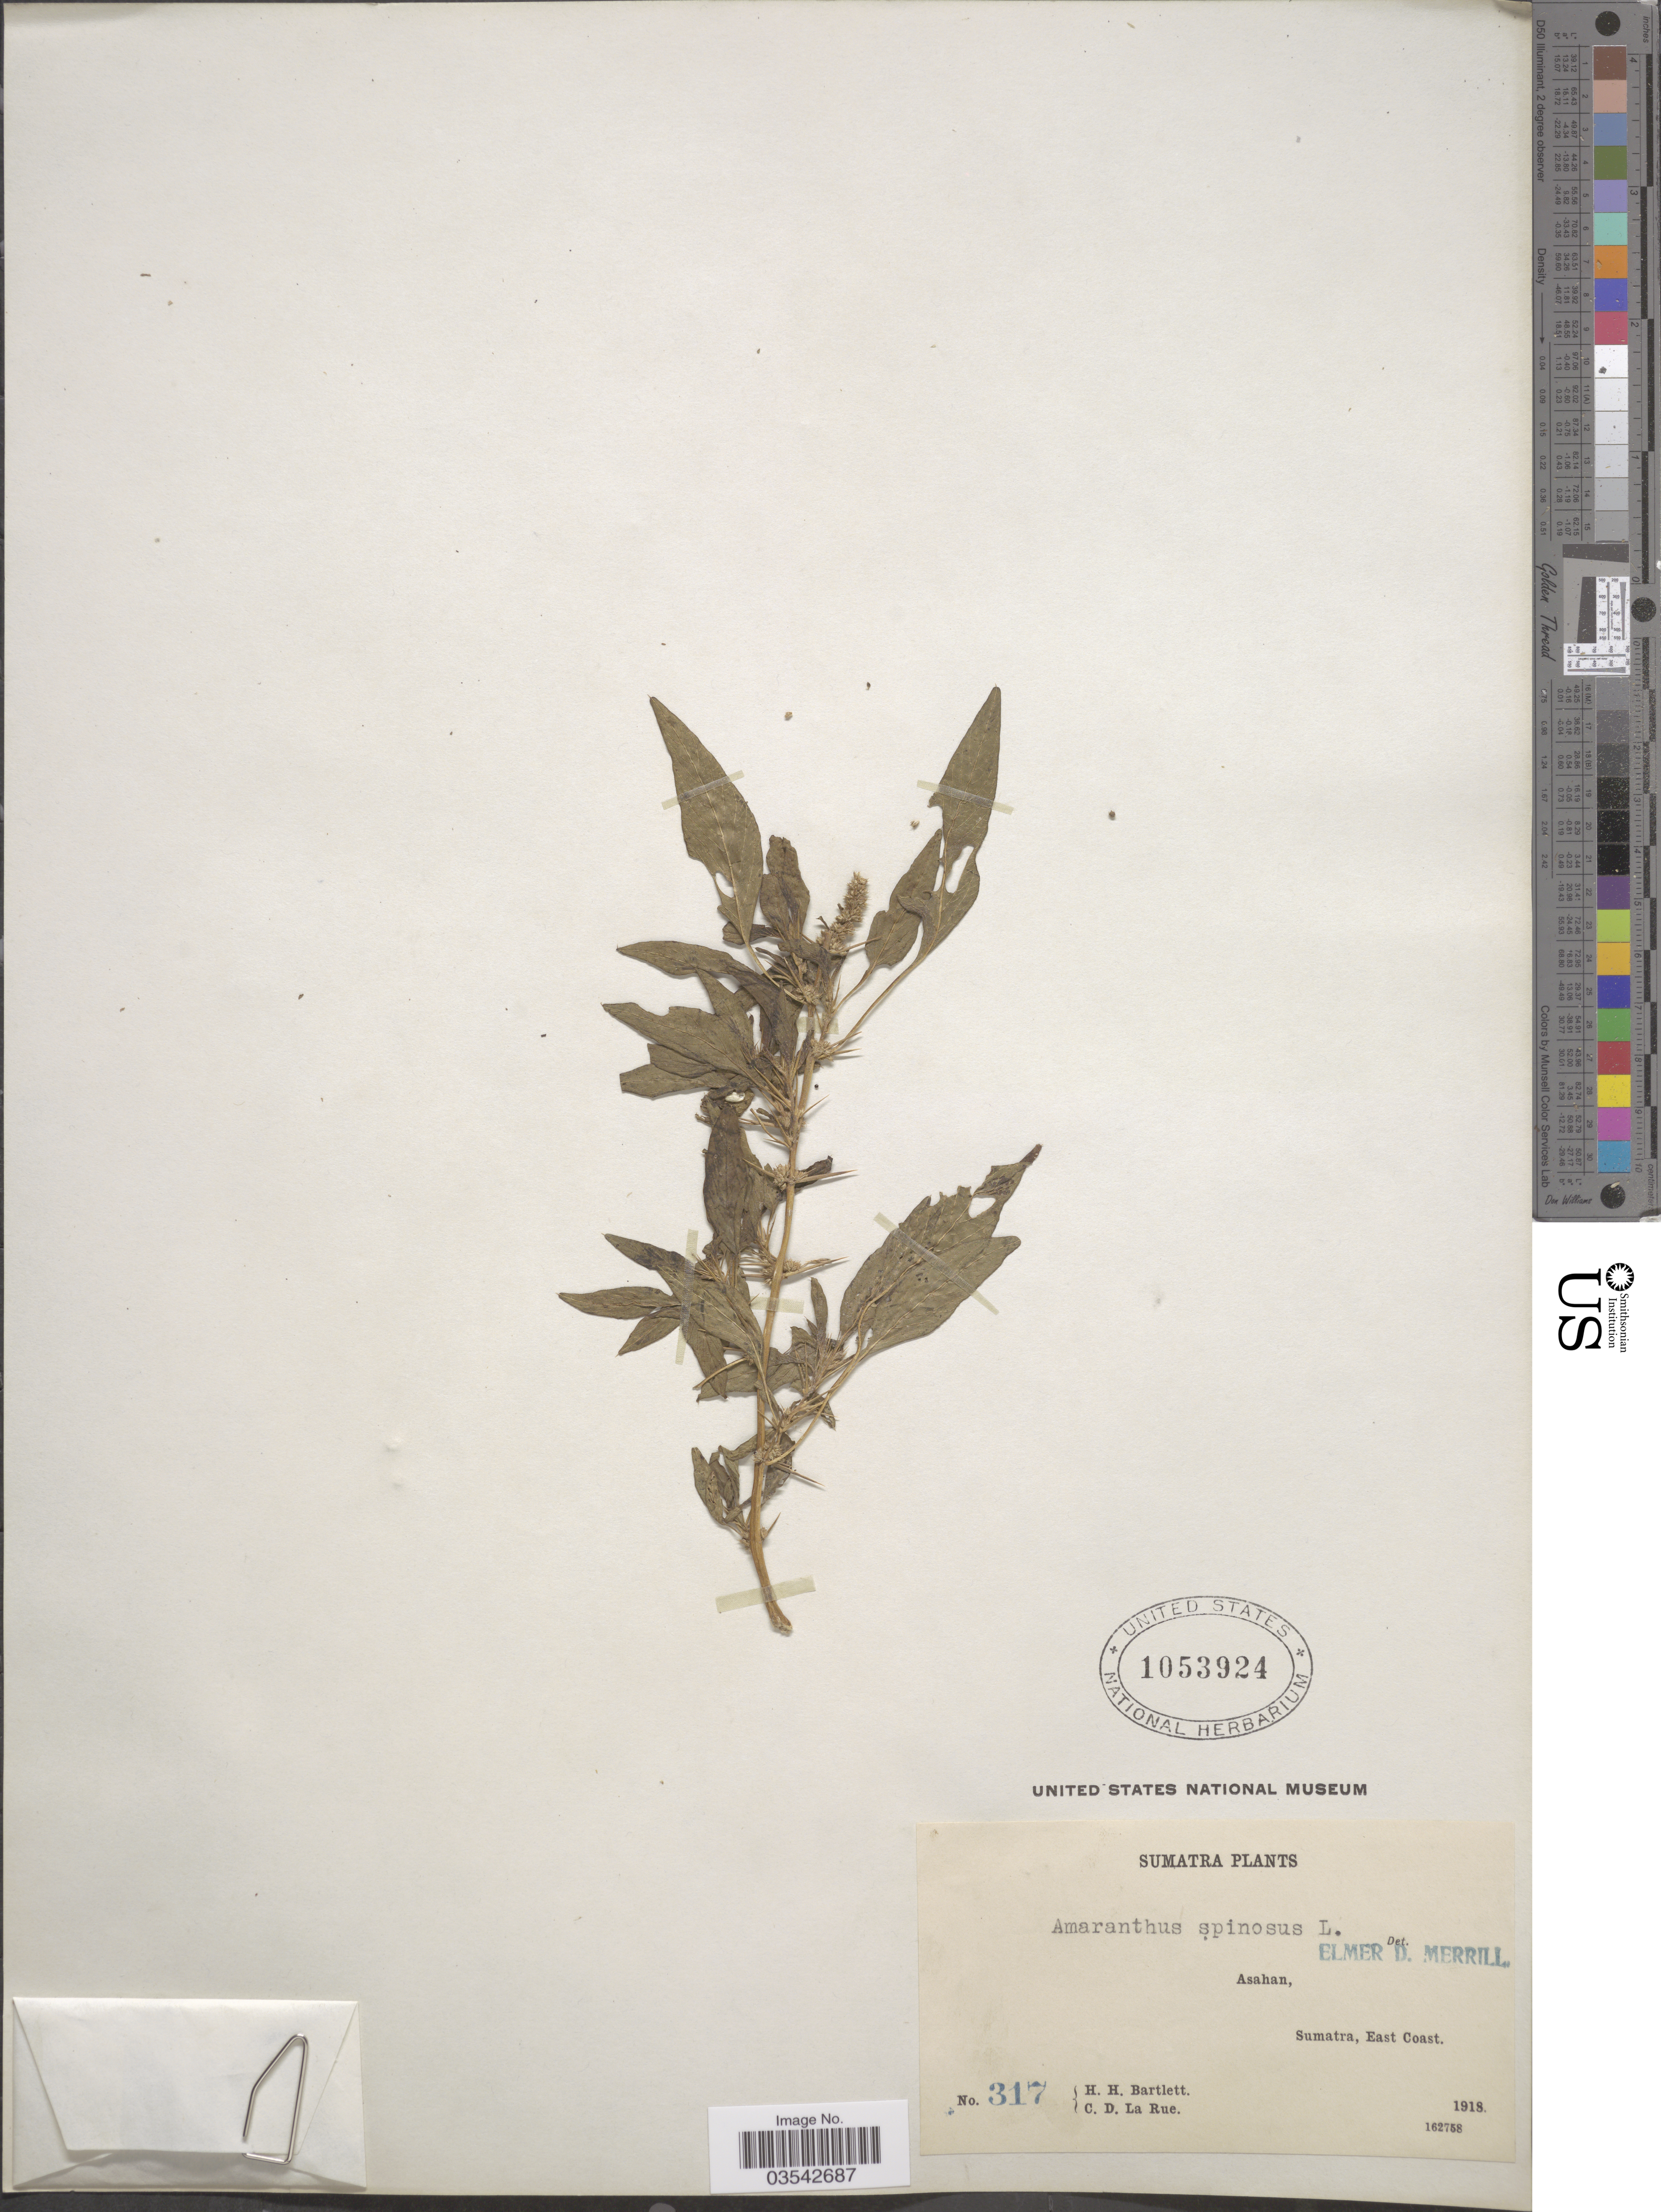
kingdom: Plantae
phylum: Tracheophyta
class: Magnoliopsida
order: Caryophyllales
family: Amaranthaceae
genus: Amaranthus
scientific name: Amaranthus spinosus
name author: L.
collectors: H. H. Bartlett & C. La Rue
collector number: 317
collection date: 1918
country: Indonesia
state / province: Sumatra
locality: Asahan, East Coast.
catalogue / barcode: US 1053924